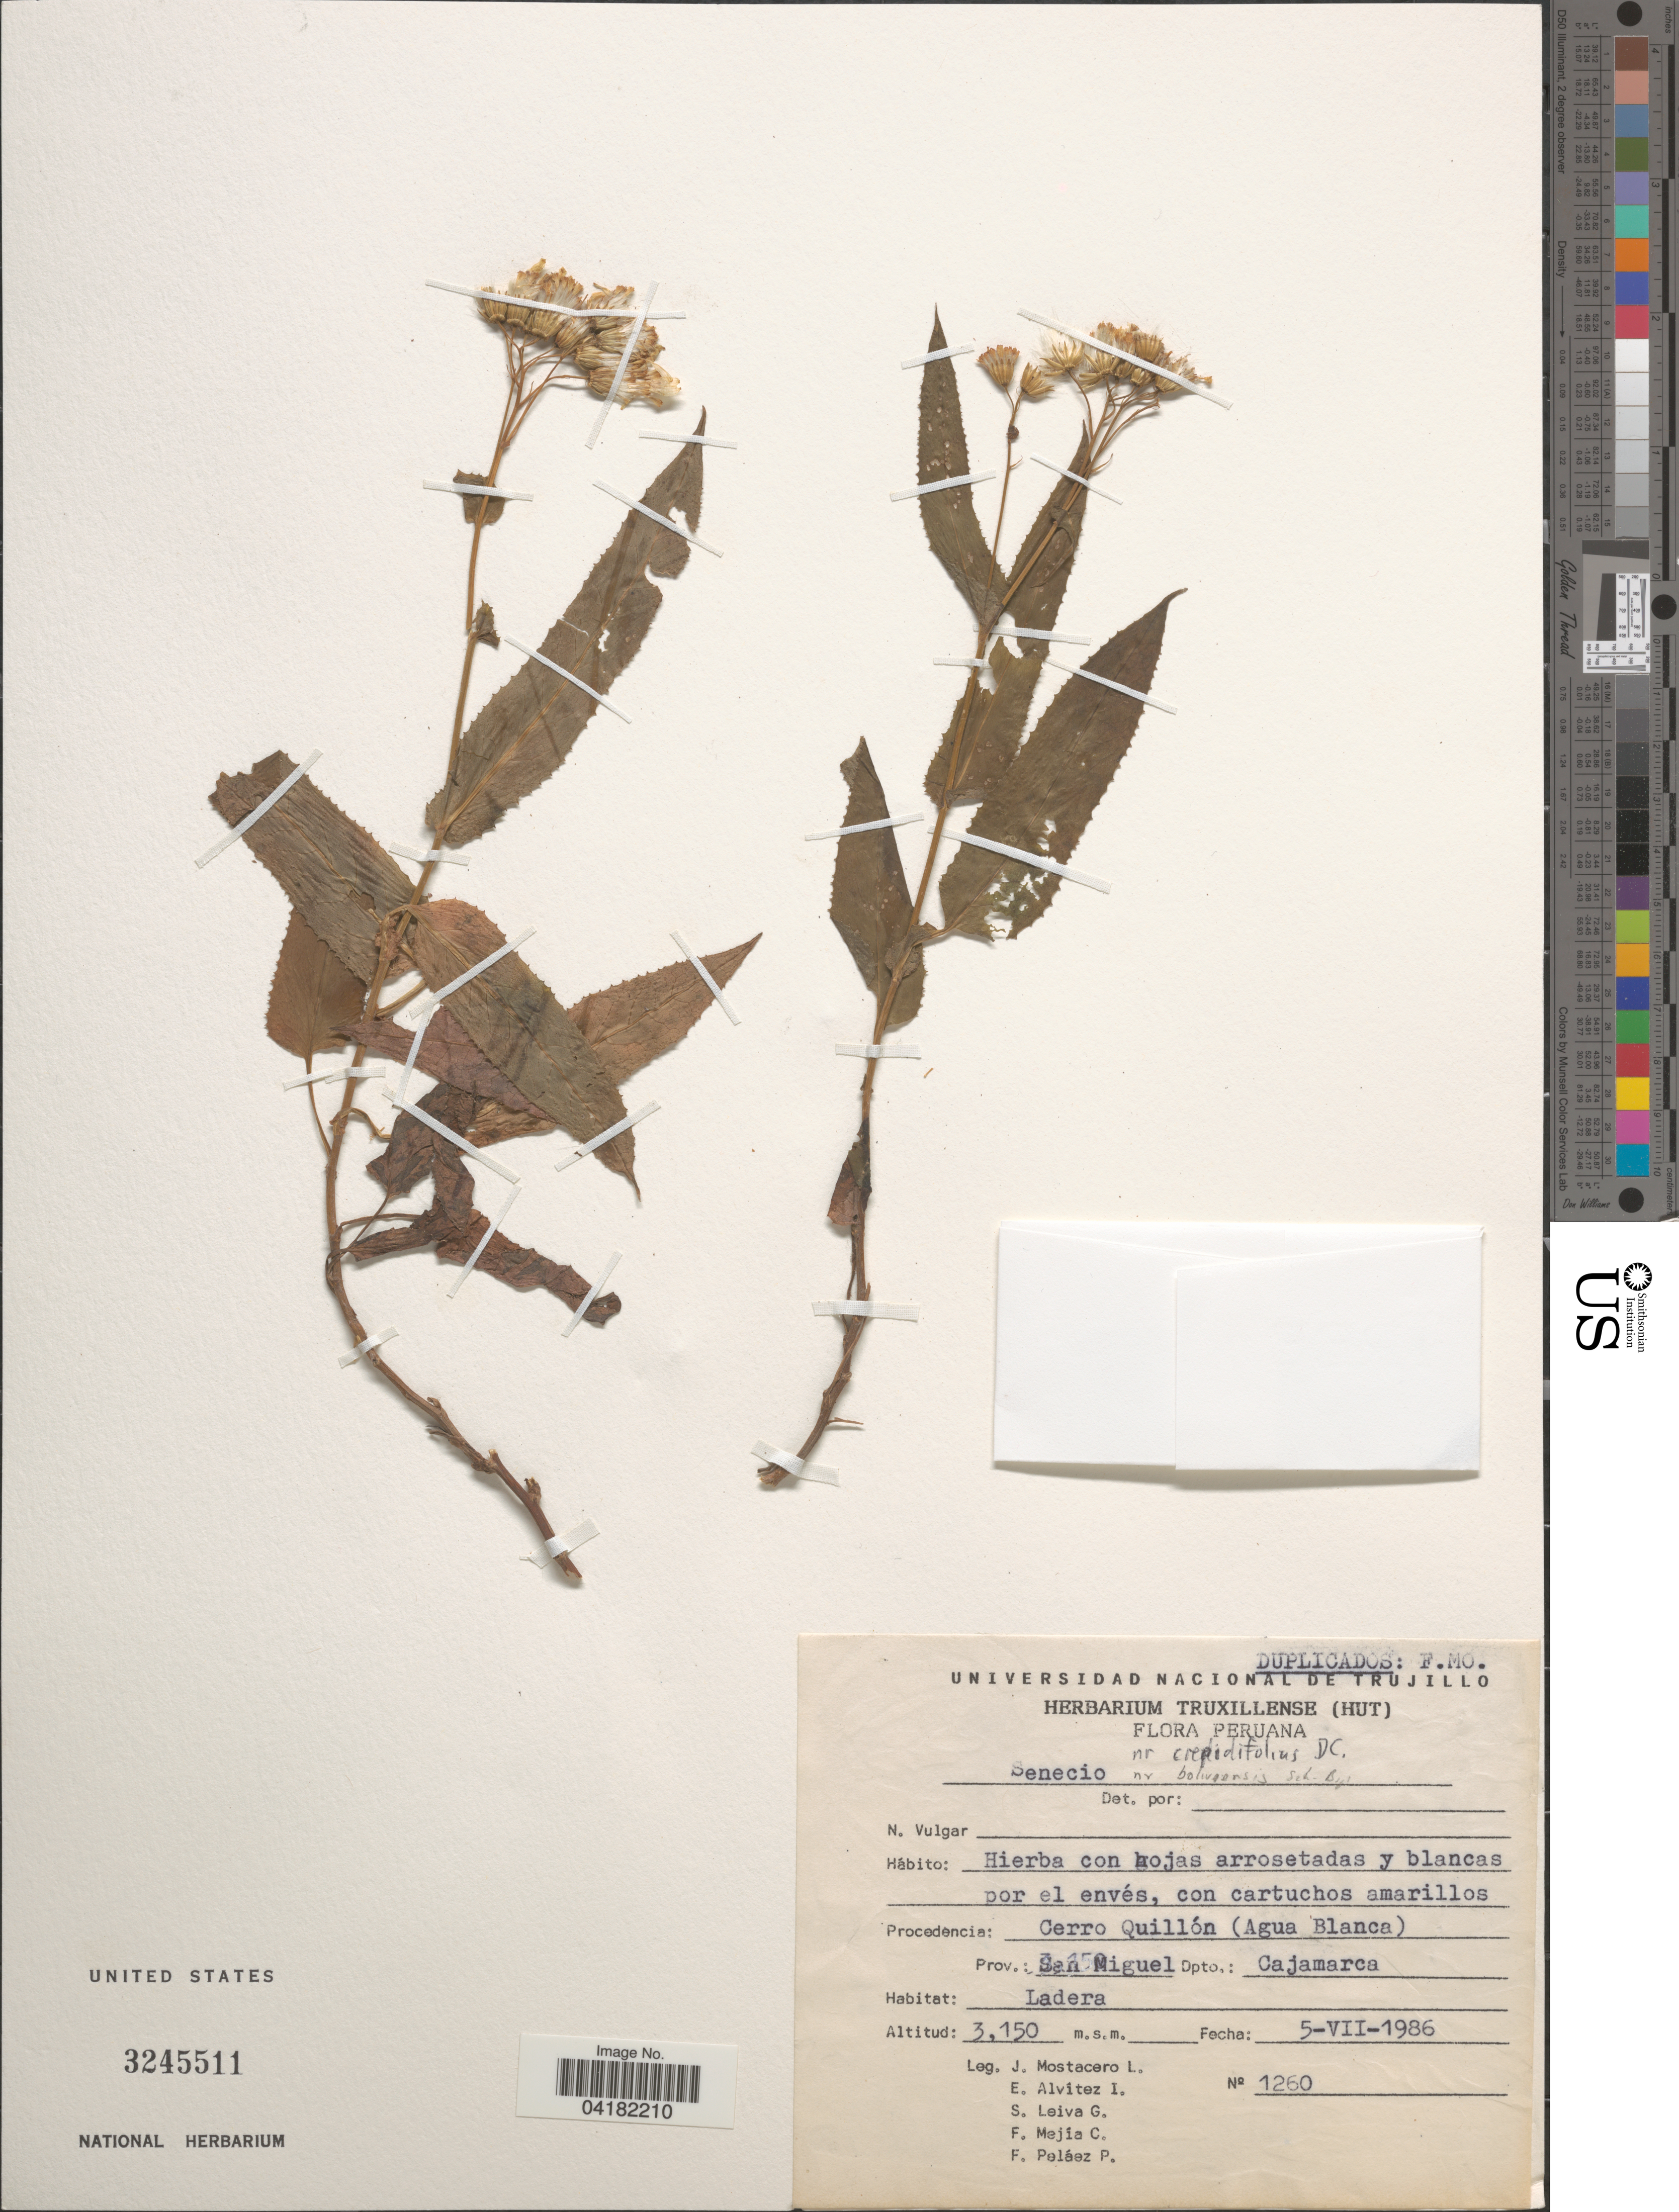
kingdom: Plantae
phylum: Tracheophyta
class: Magnoliopsida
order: Asterales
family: Asteraceae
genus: Senecio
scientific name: Senecio sp.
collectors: J. Mostacero L., E. Alvitez I., S. Leiva G., F. Mejia C. & F. Pelaez P.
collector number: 1260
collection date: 1986-07-05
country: Peru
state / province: Cajamarca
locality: Procedencia: Cerro Quillón (Agua Blanca). Prov.: San Miguel. Dpto.: Cajamarca.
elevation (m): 3150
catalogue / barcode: US 3245511